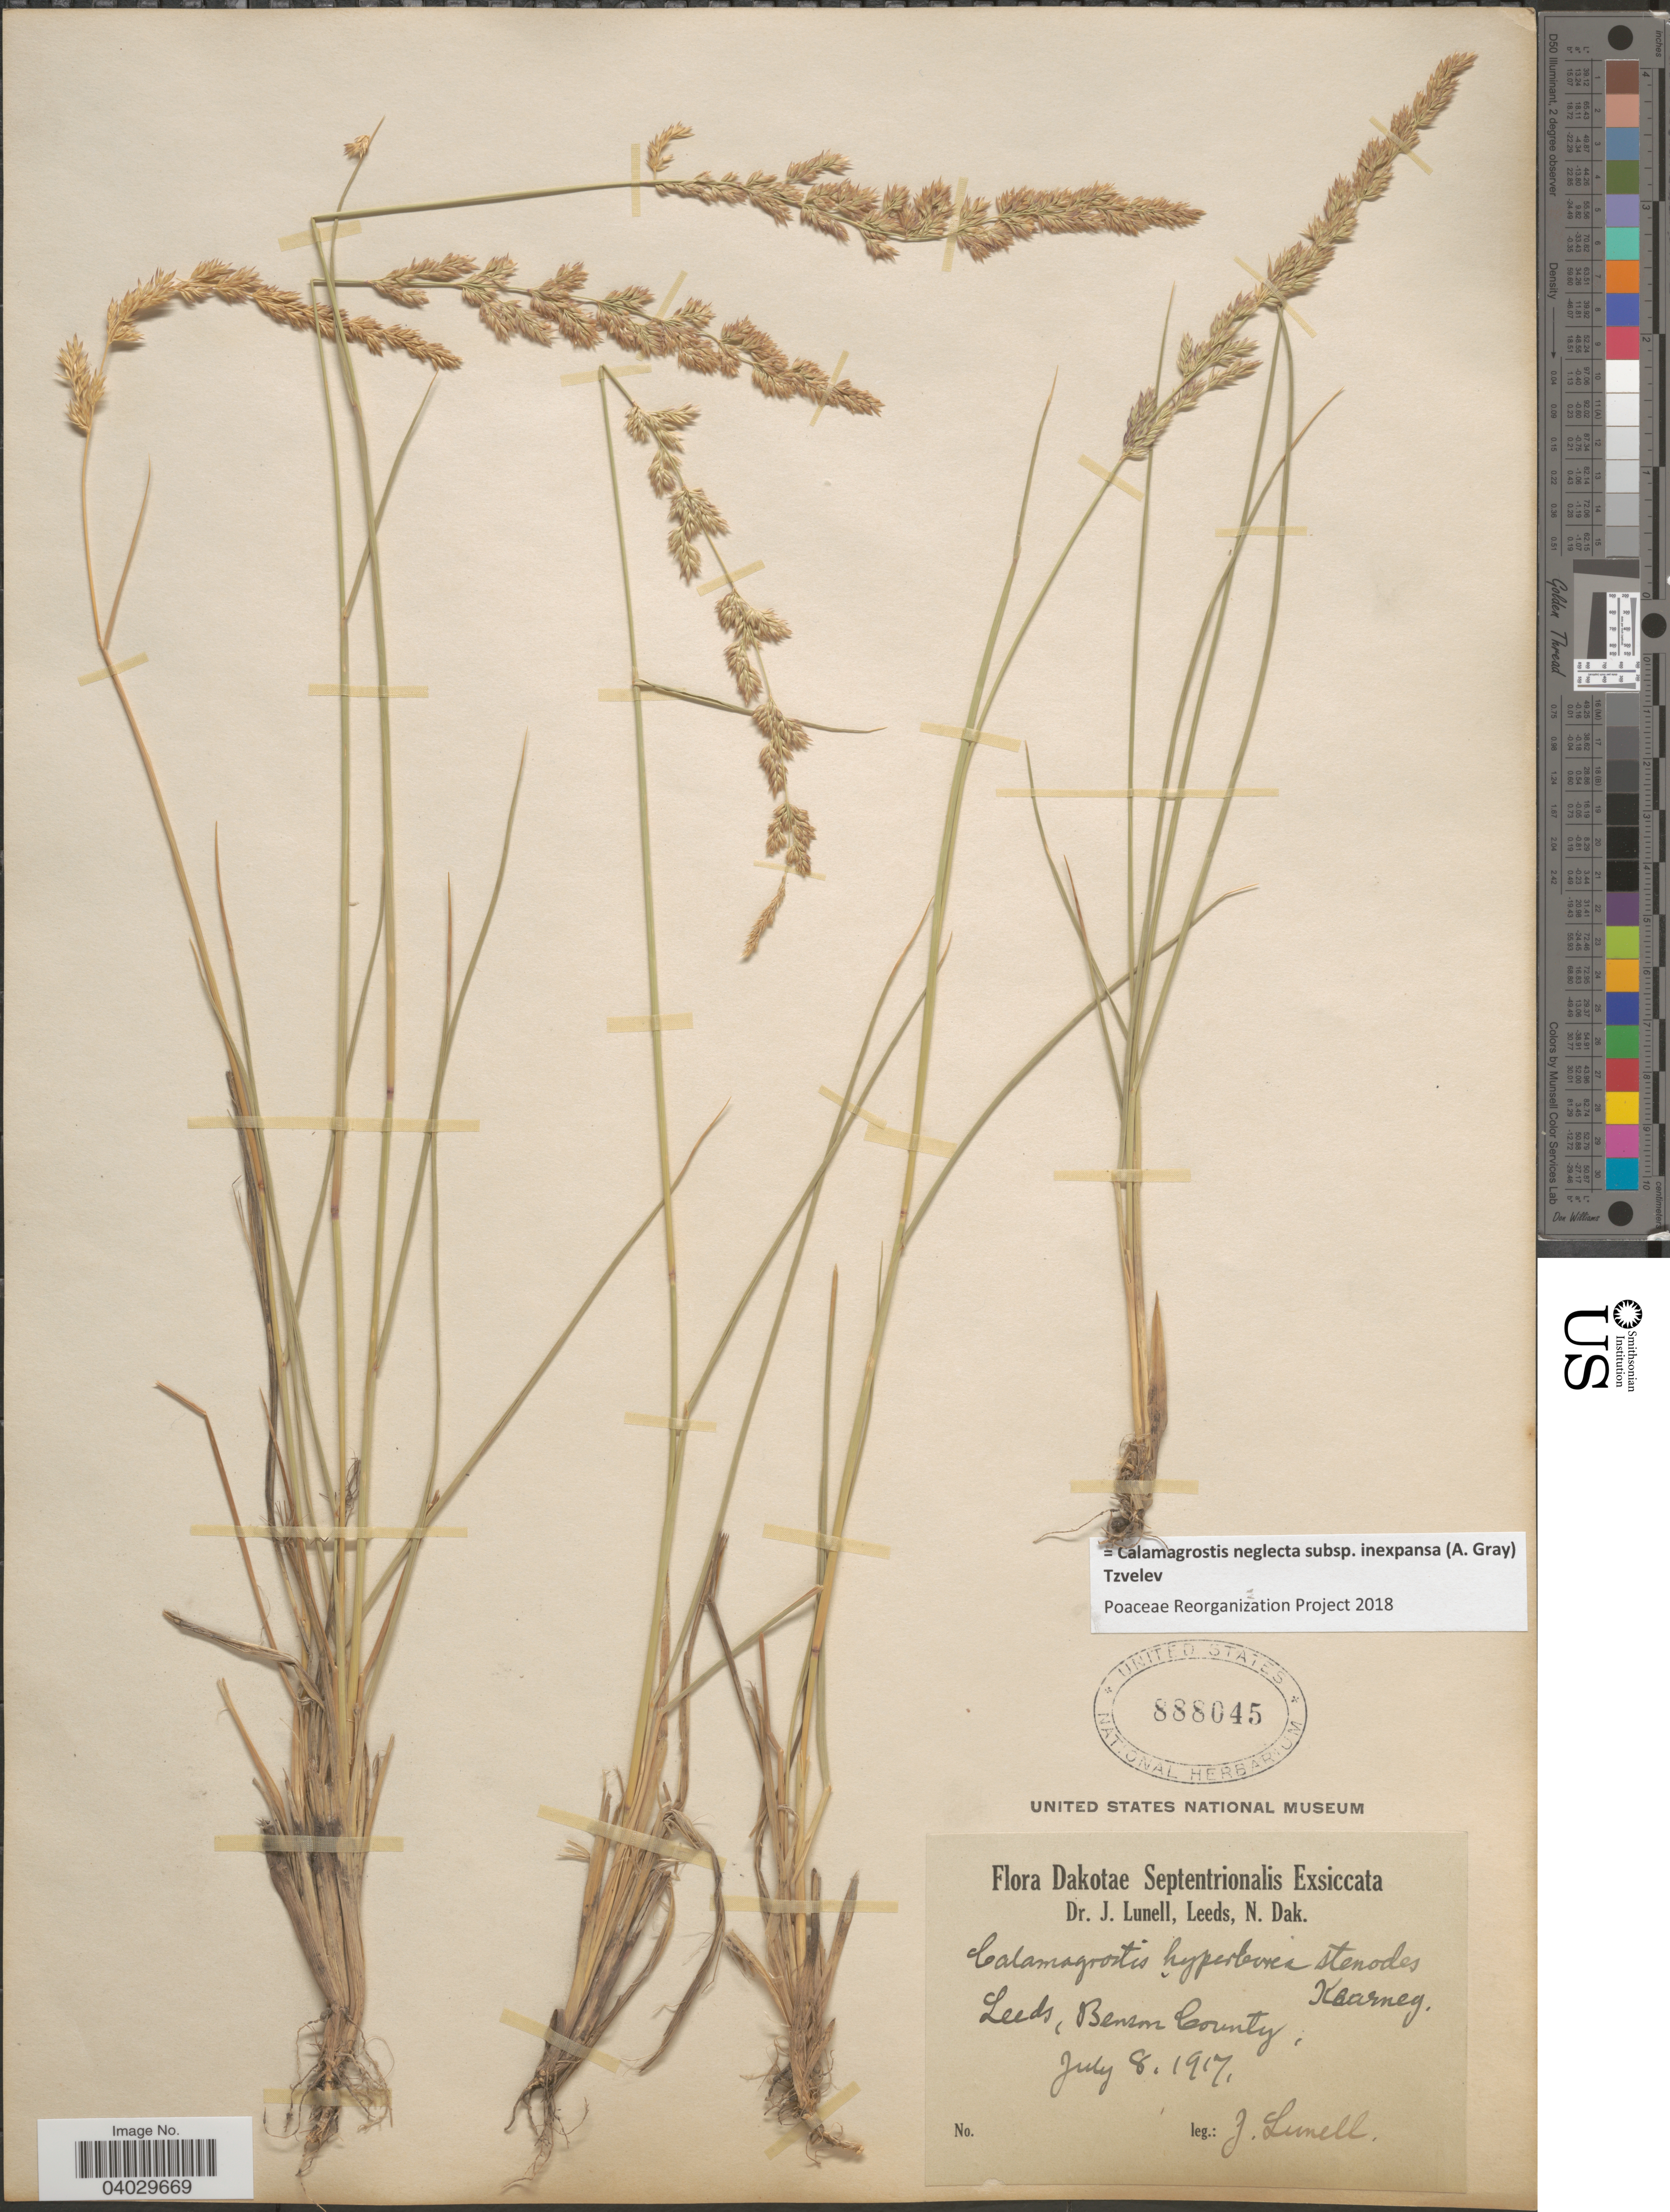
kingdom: Plantae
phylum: Tracheophyta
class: Liliopsida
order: Poales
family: Poaceae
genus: Calamagrostis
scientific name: Calamagrostis neglecta subsp. inexpansa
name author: (A. Gray) Tzvelev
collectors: J. Lunell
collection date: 1917-07-08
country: United States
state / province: North Dakota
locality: Dakotae Septentrionalis. Leeds, Benson County.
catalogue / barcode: US 888045